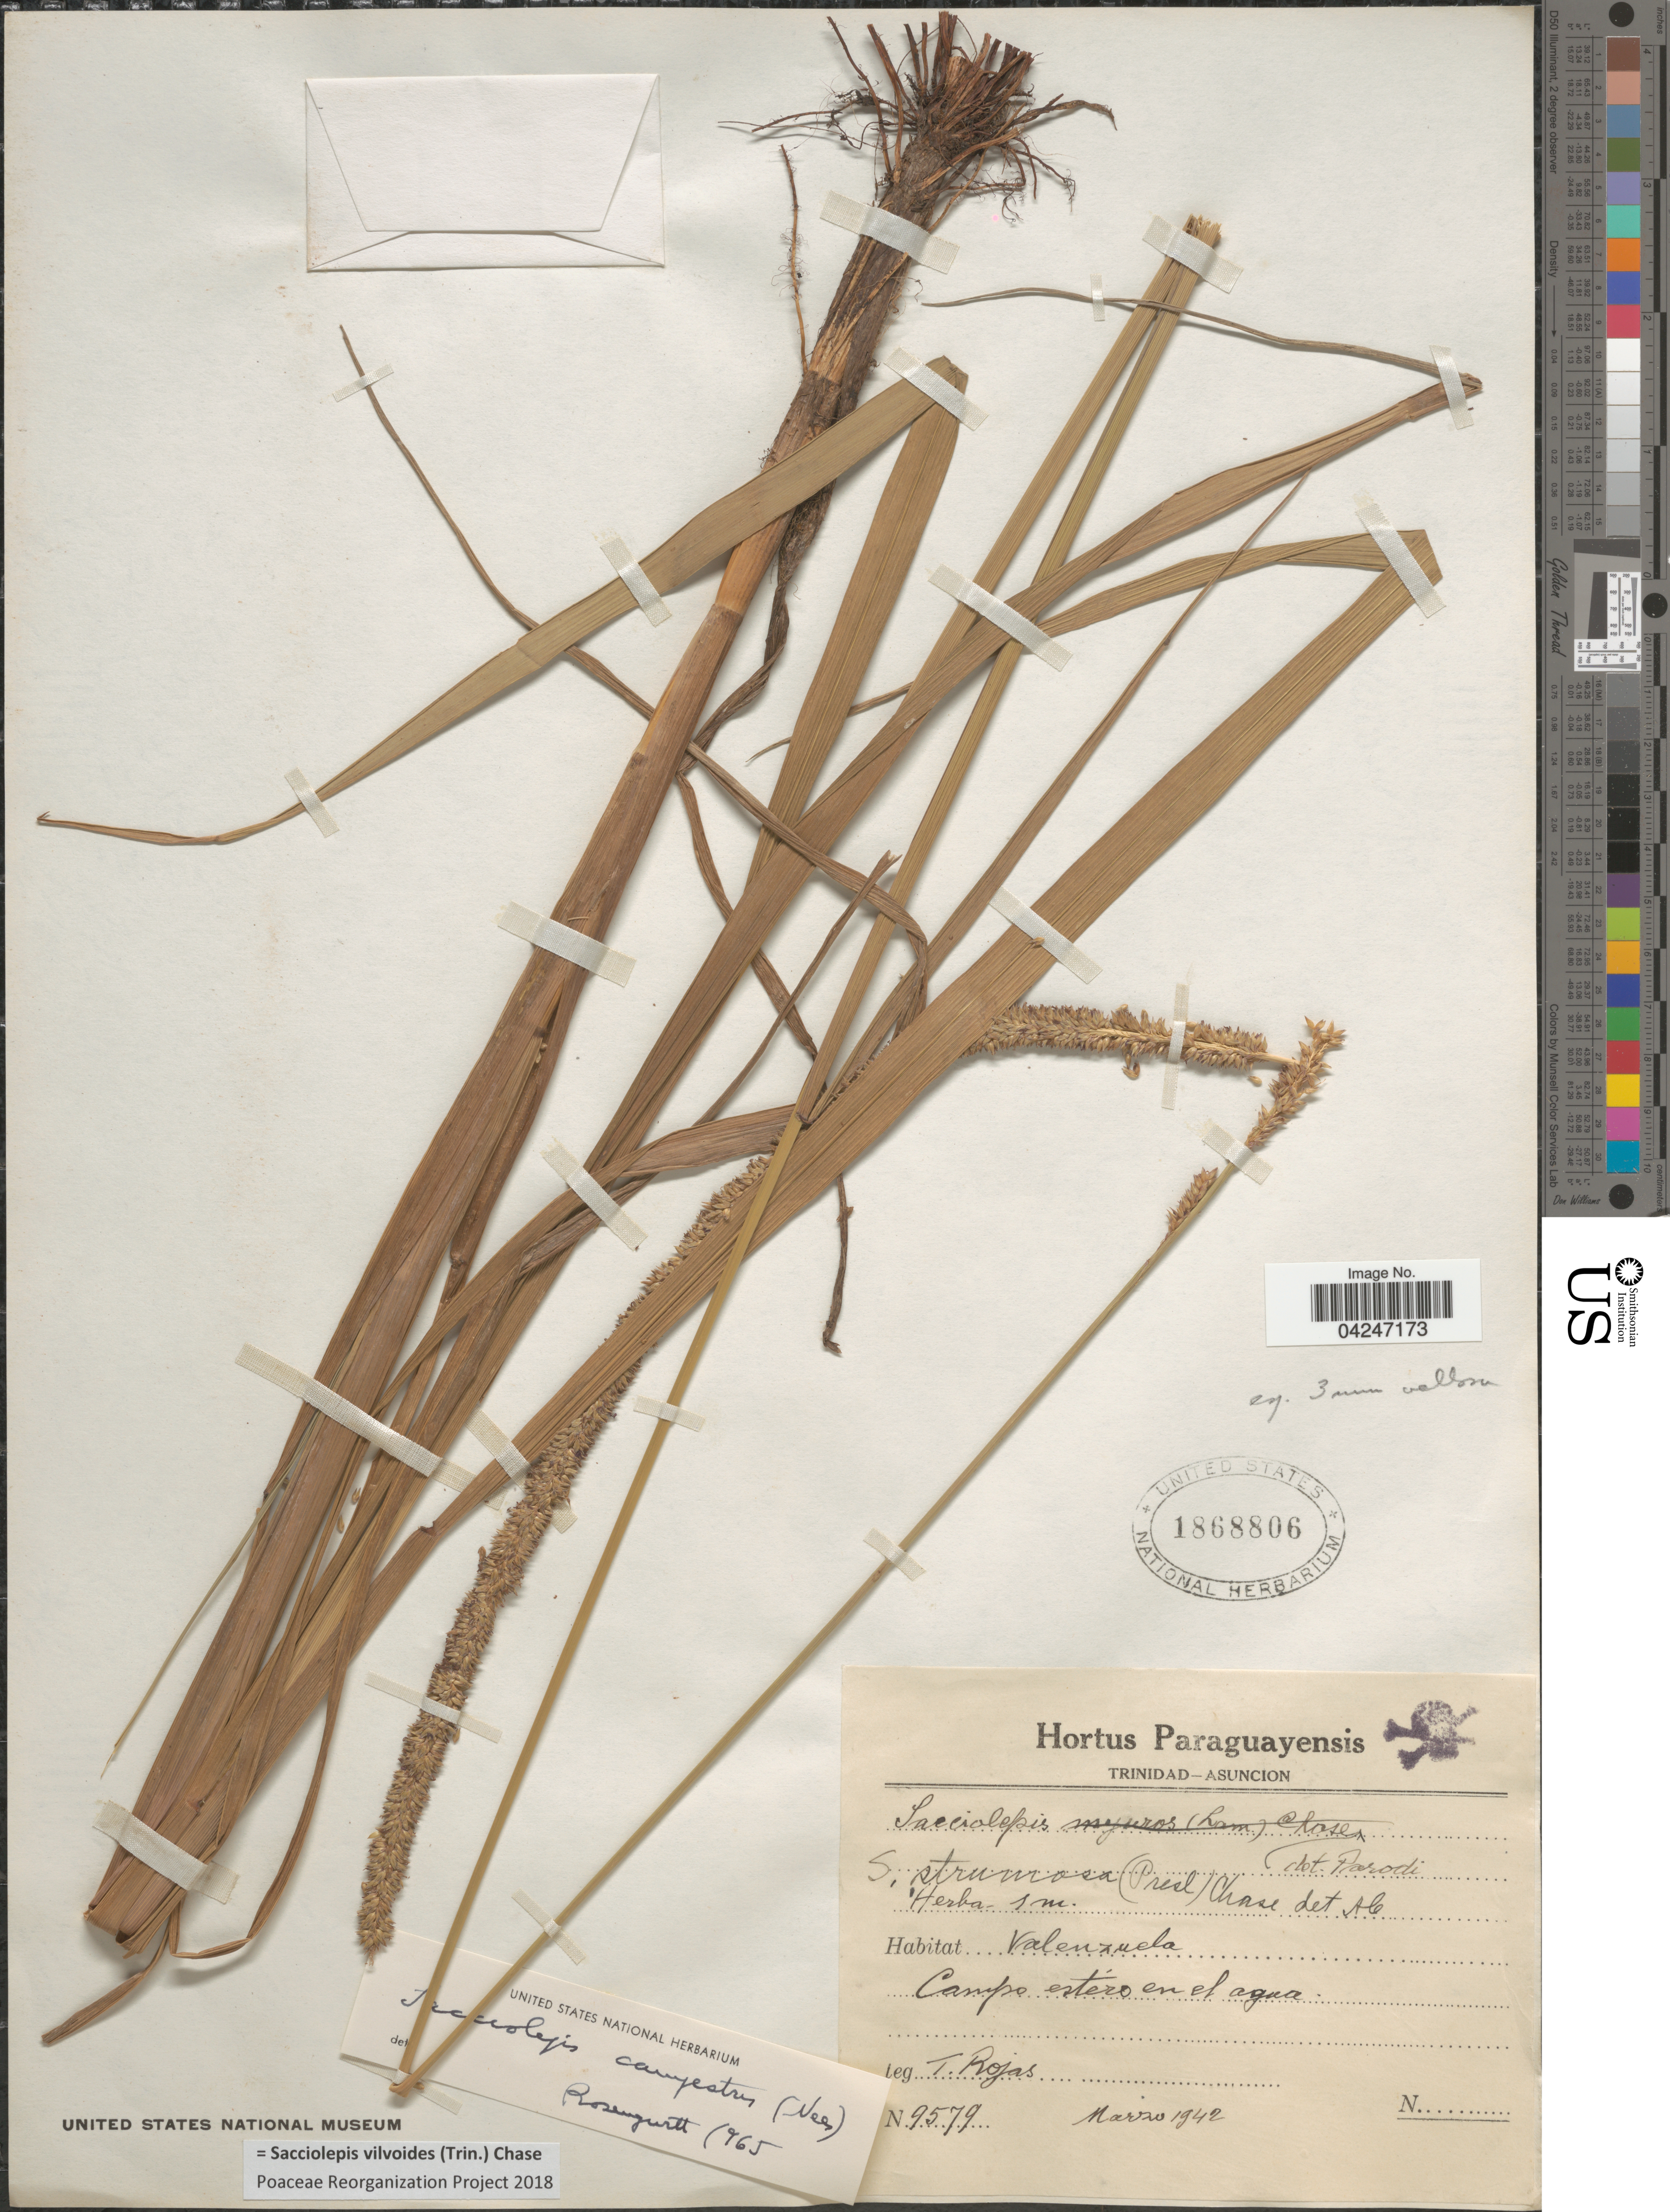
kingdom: Plantae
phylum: Tracheophyta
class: Liliopsida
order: Poales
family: Poaceae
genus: Sacciolepis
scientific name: Sacciolepis vilvoides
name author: (Trin.) Chase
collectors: T. Rojas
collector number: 9579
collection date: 1942-03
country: Paraguay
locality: Valenzuela. Campo estero en el agua.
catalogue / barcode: US 1868806